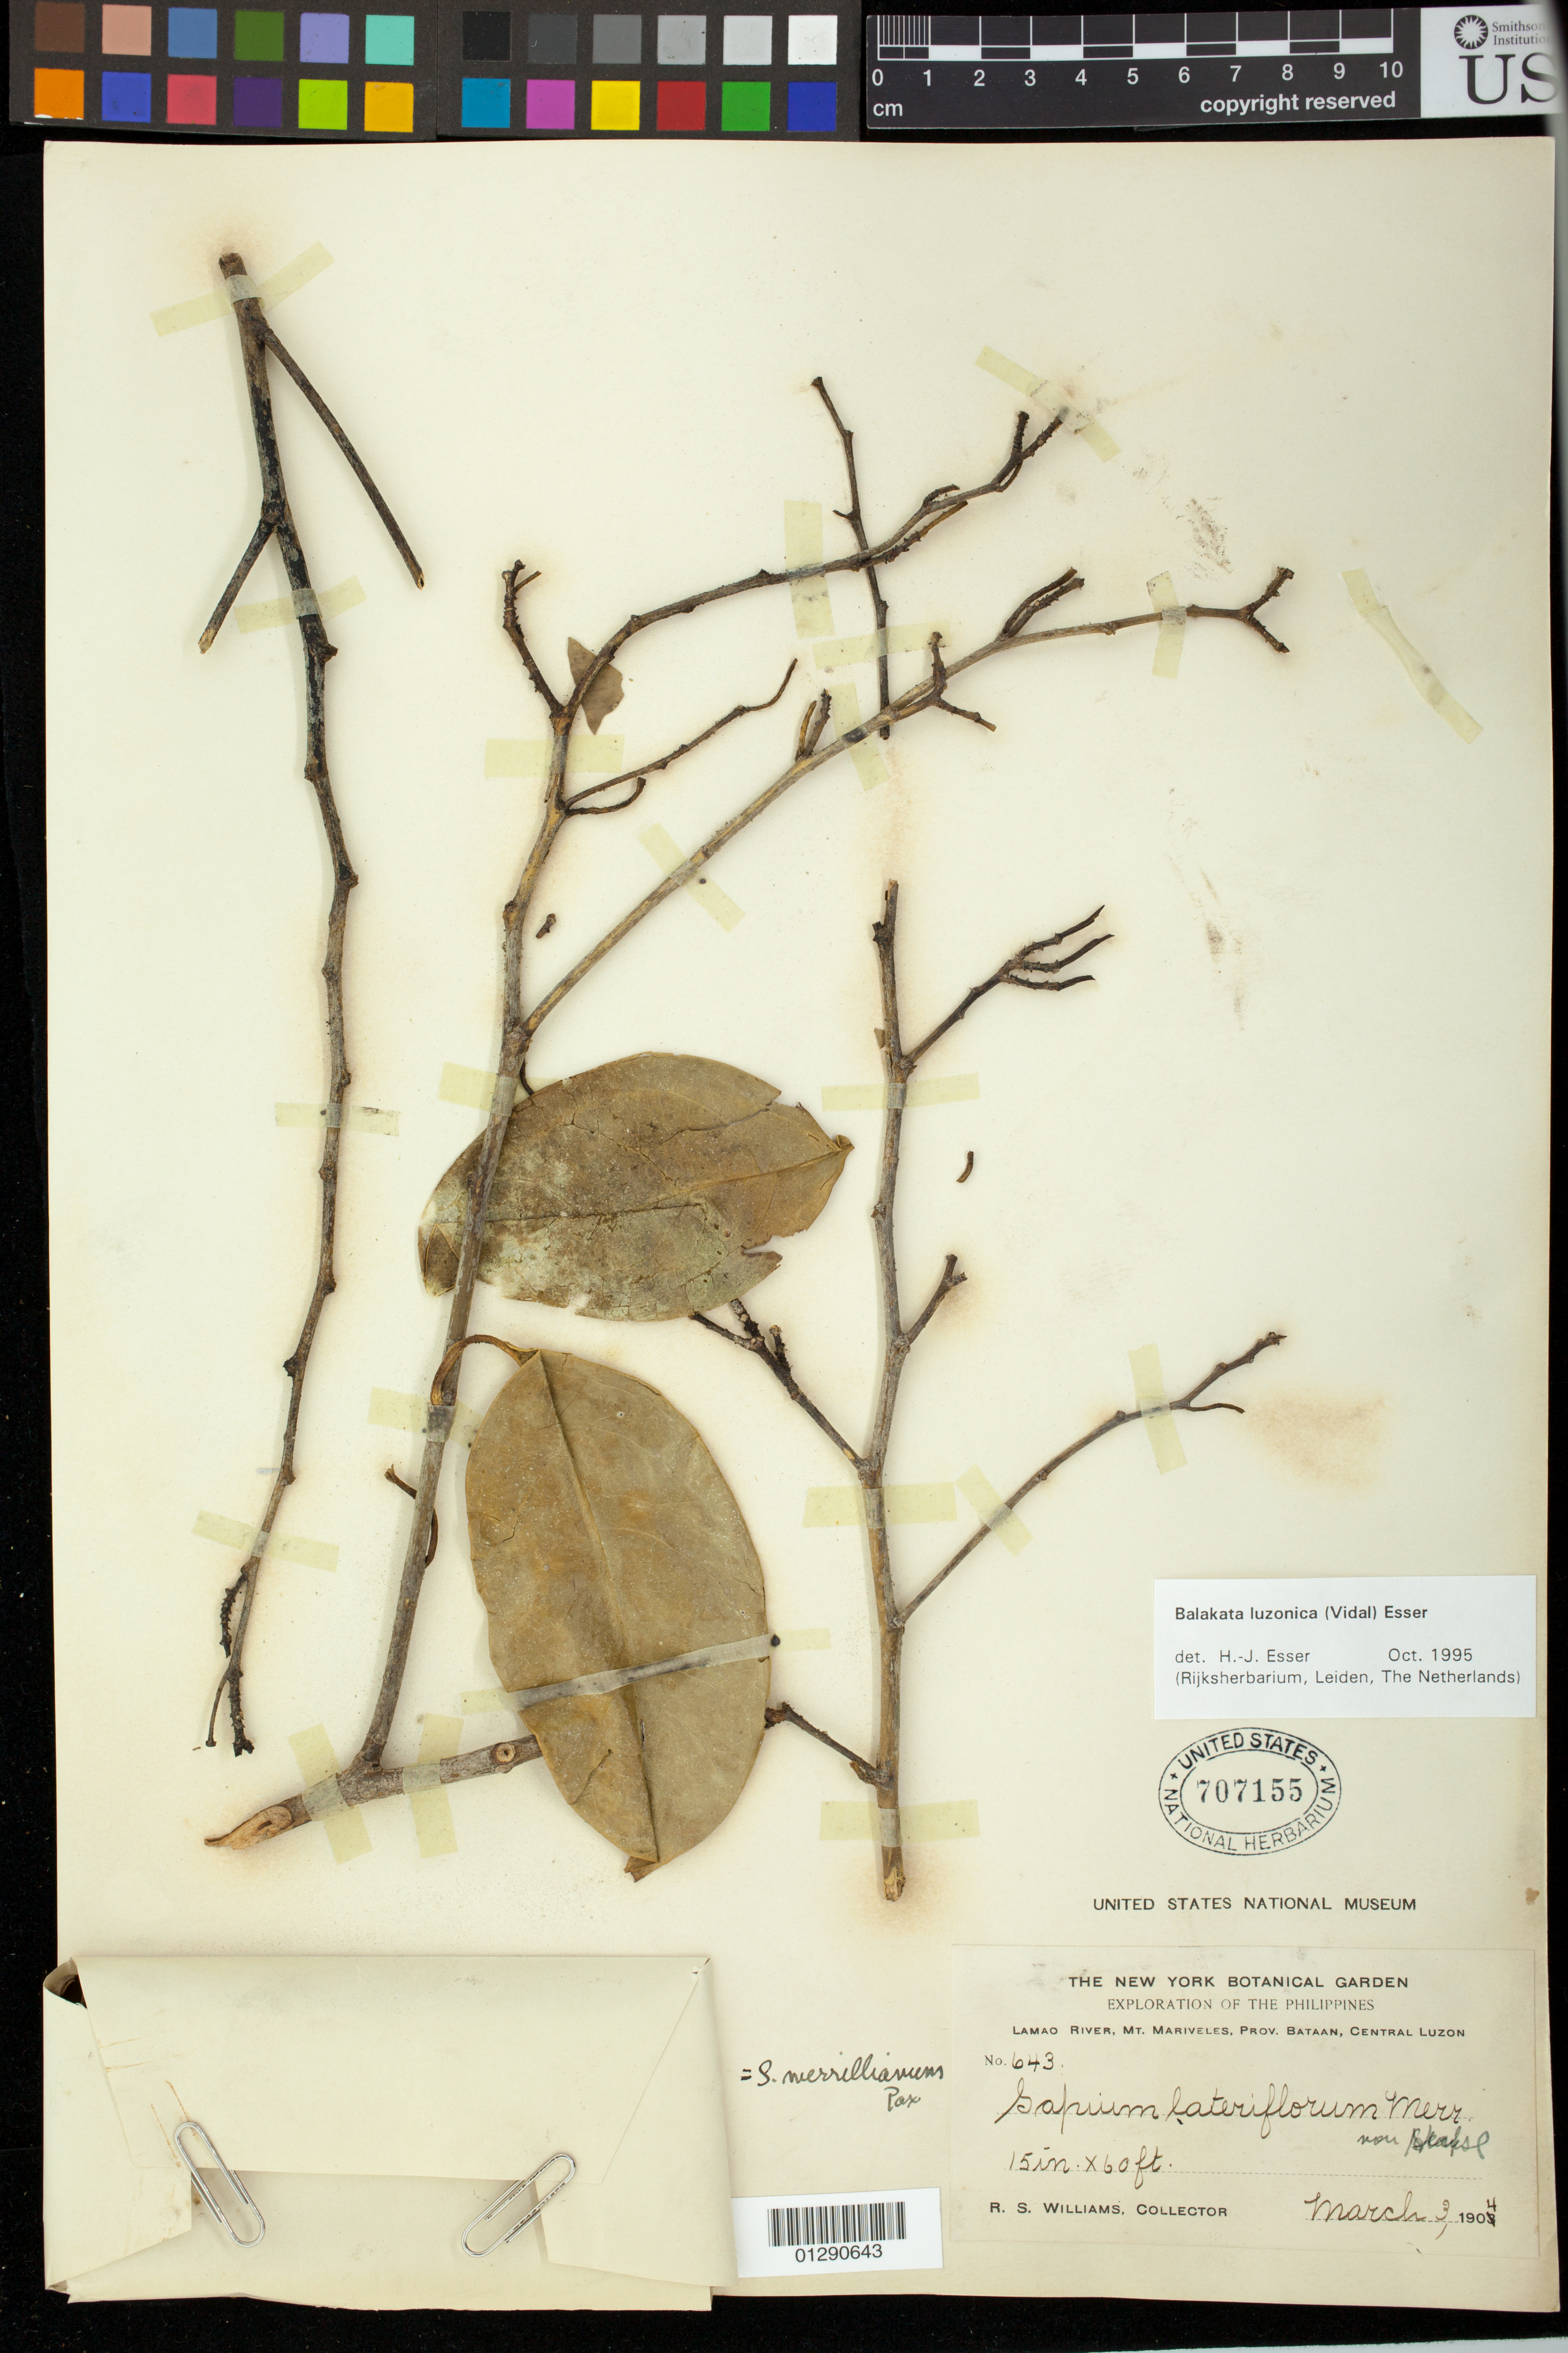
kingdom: Plantae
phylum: Tracheophyta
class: Magnoliopsida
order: Malpighiales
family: Euphorbiaceae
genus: Sapium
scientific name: Sapium luzonicum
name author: (Vidal) Merr.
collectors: R. S. Williams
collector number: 643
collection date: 1904-03-03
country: Philippines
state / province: Central Luzon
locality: Lamao River, Mt. Mariveles, Prov. Bataan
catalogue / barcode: US 707155